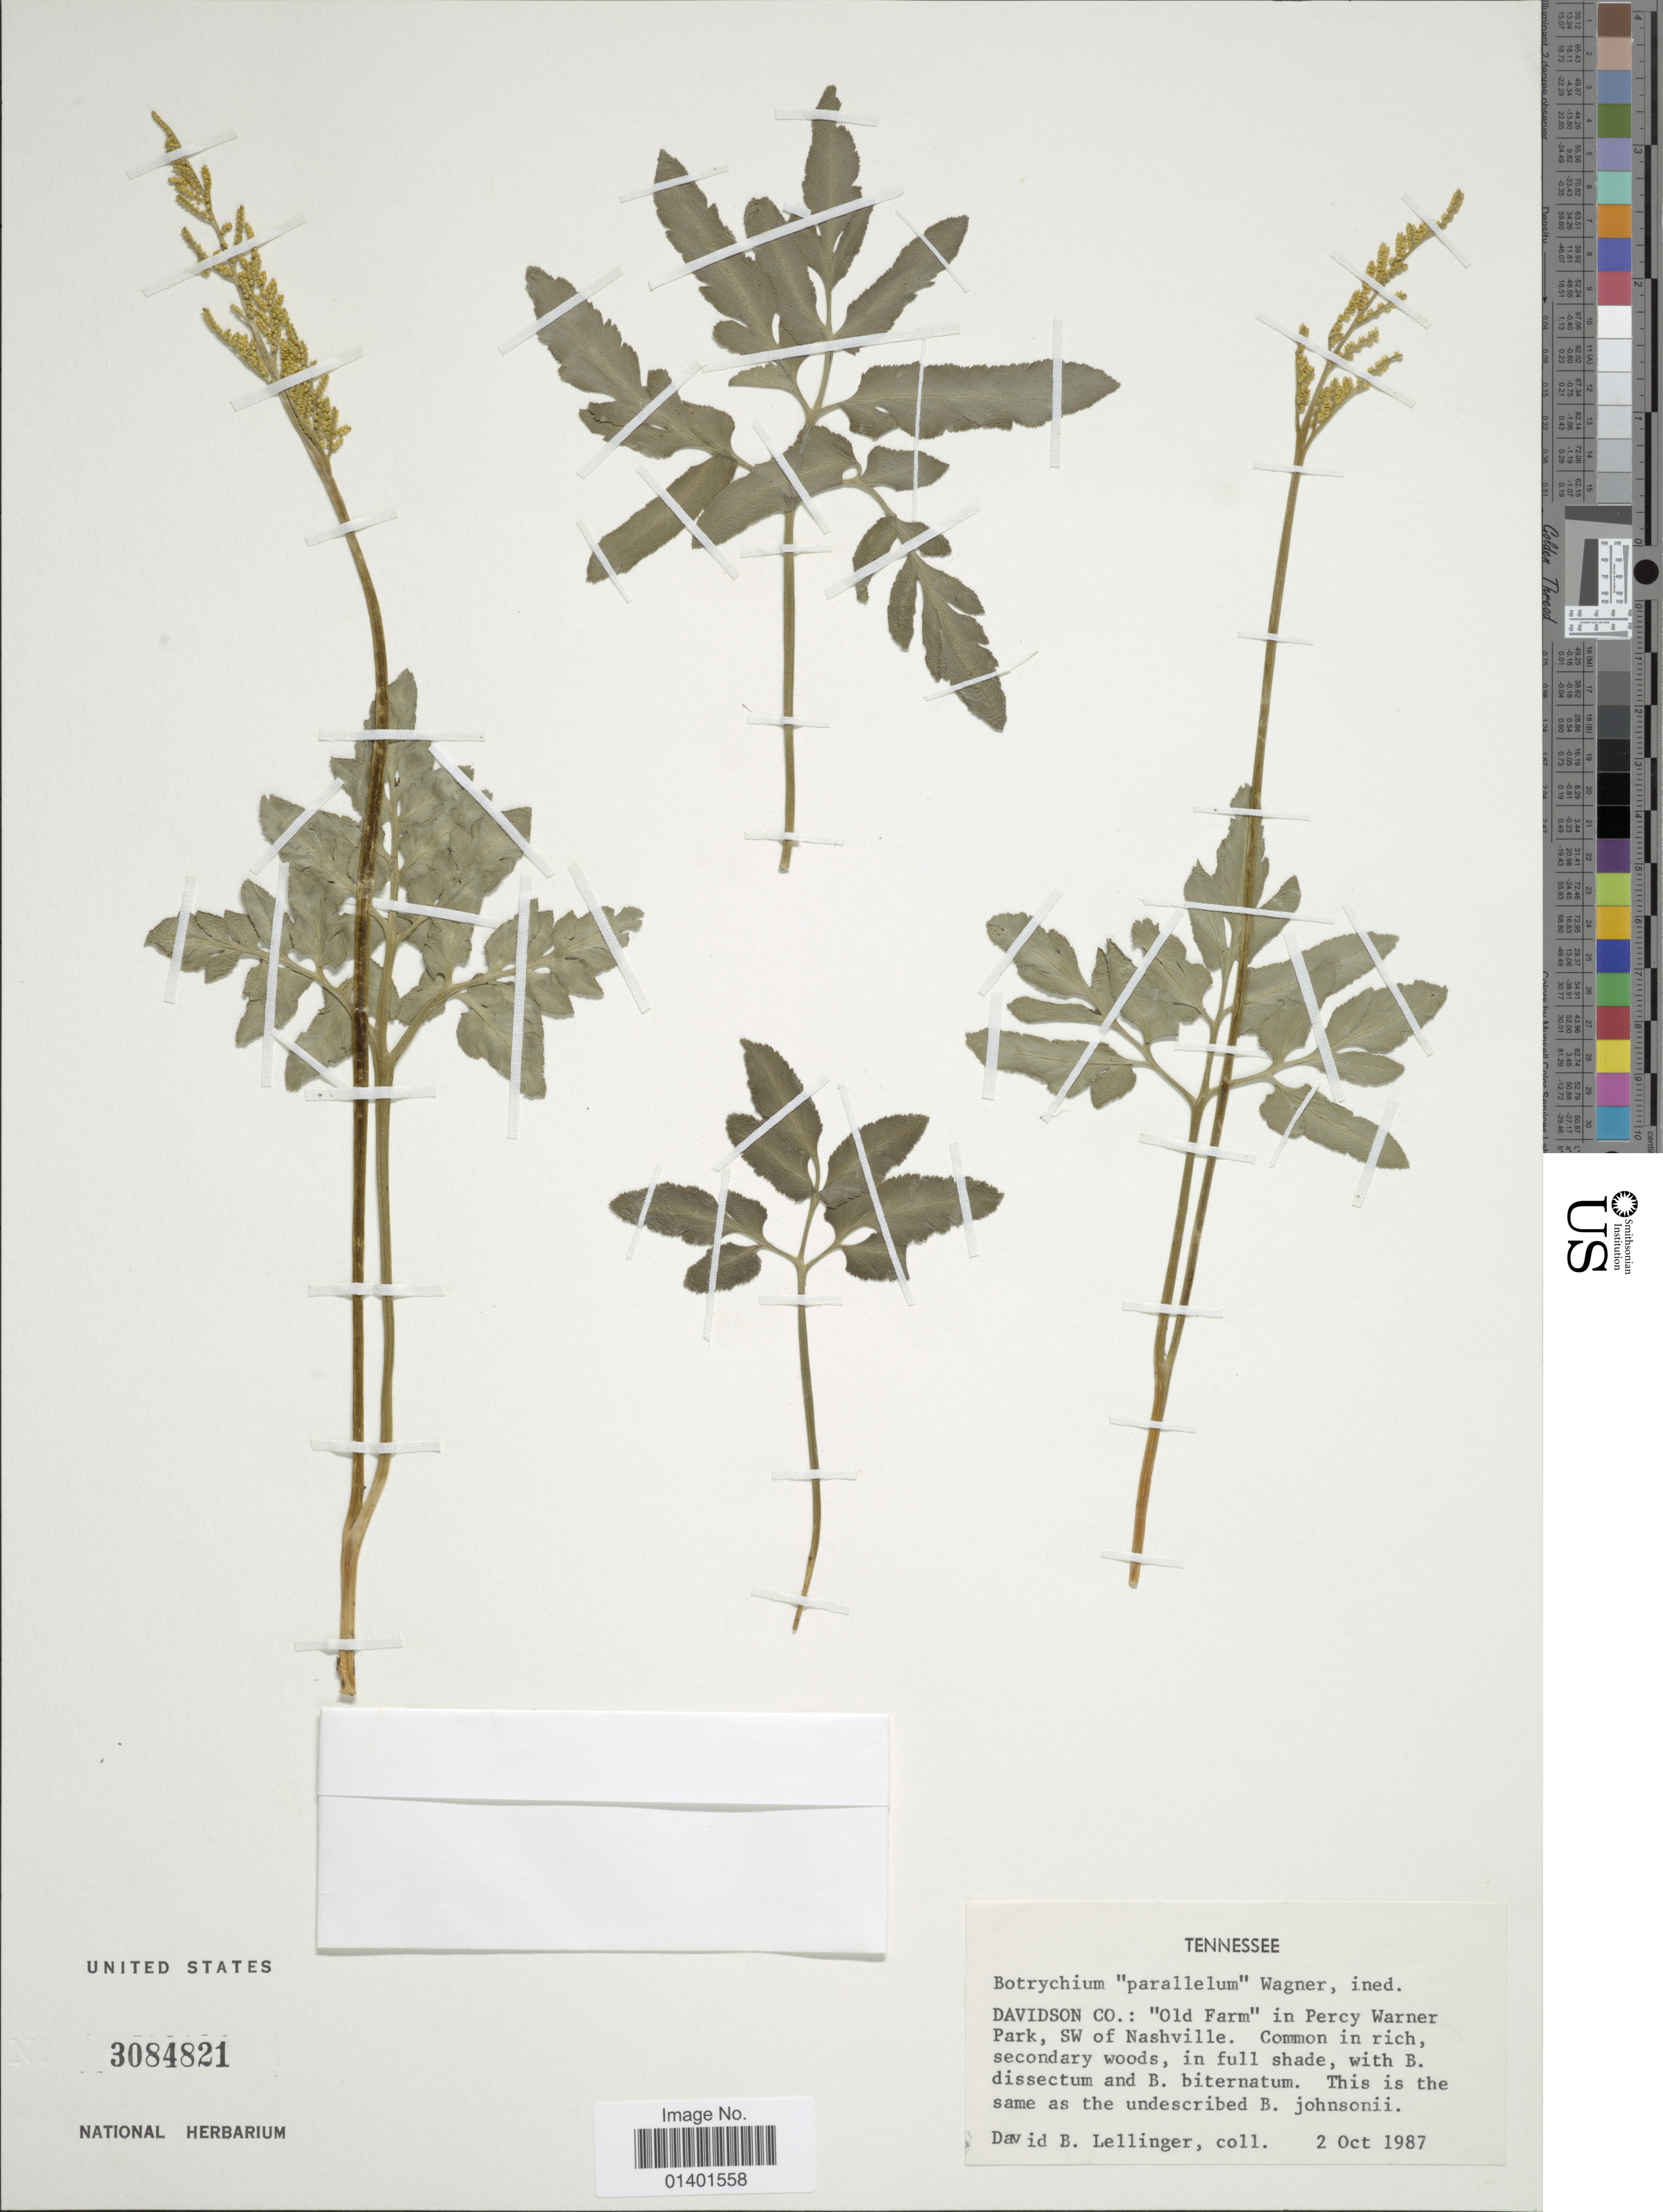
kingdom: Plantae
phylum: Tracheophyta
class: Polypodiopsida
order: Ophioglossales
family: Ophioglossaceae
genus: Botrychium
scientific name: Botrychium sp.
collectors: D. B. Lellinger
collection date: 1987-10-02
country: United States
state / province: Tennessee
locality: Davidson Co.: "Old Farm" in Percy Warner Park, SW of Nashville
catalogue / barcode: US 3084821